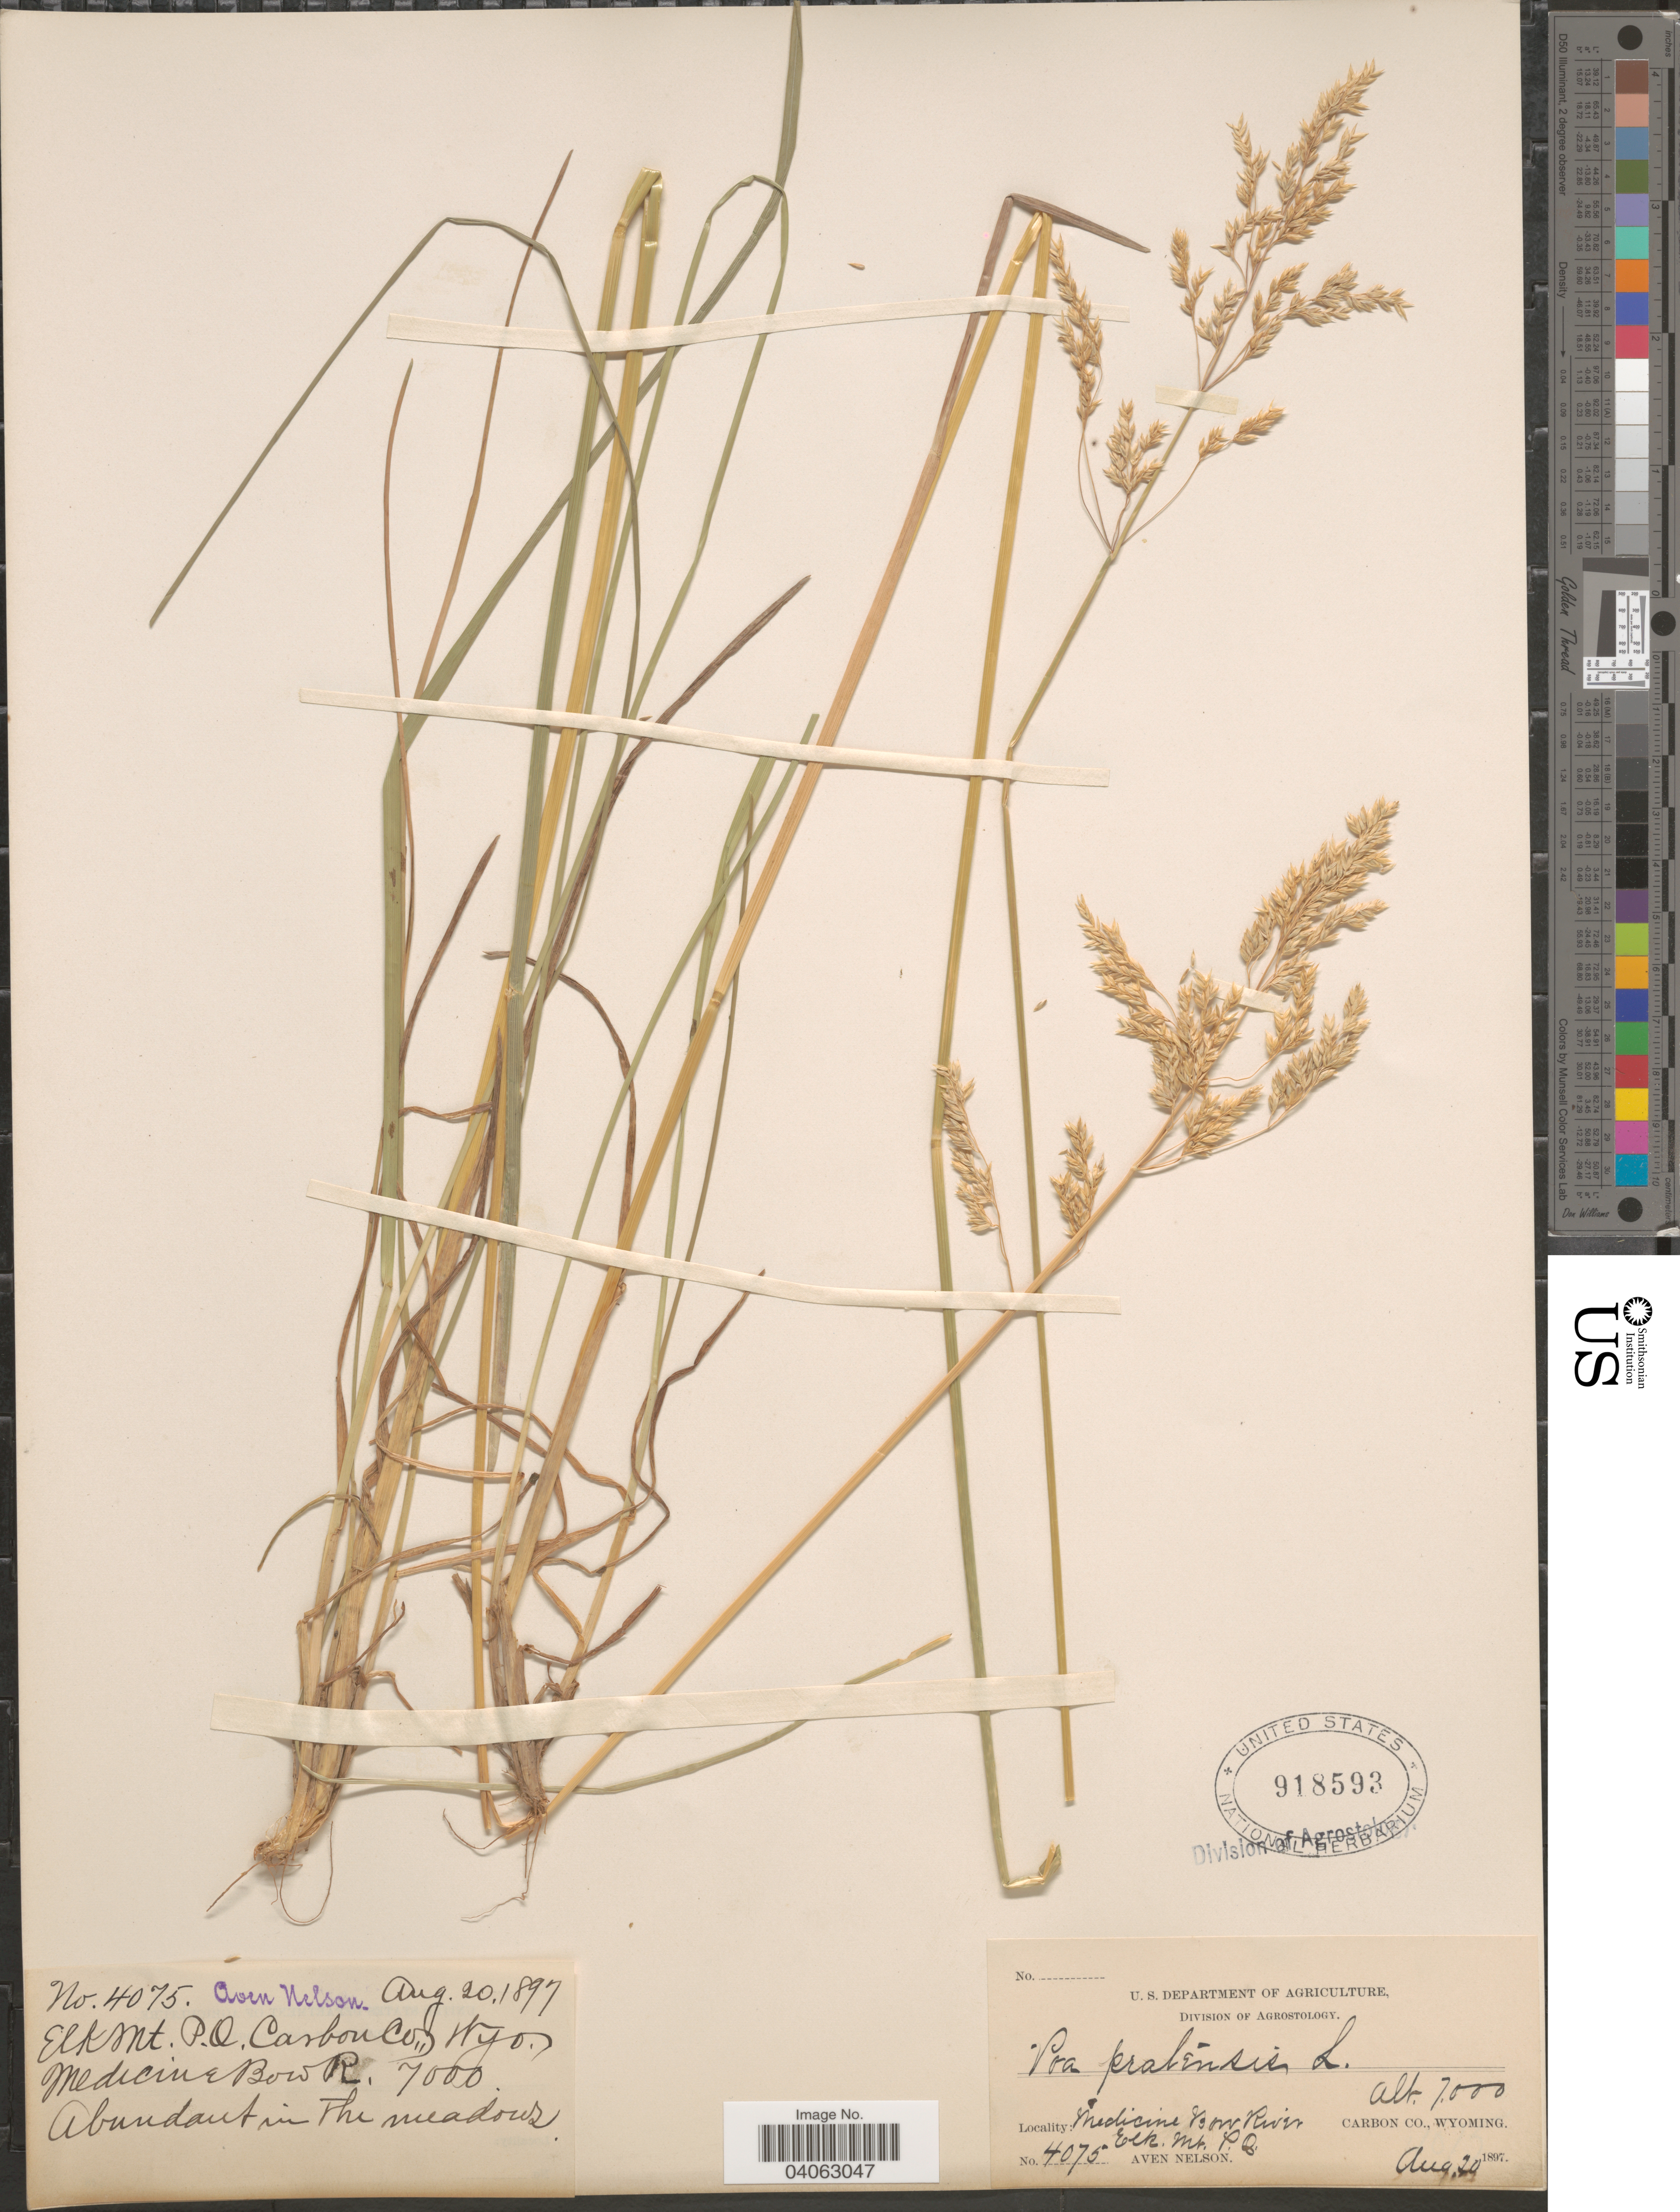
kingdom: Plantae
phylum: Tracheophyta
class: Liliopsida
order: Poales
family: Poaceae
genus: Poa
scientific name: Poa pratensis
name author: L.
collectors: A. Nelson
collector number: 4075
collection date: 1897-08-20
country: United States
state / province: Wyoming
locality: Elk Mt. P. O. Carbon Co. Medicine Bow River.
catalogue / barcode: US 918593